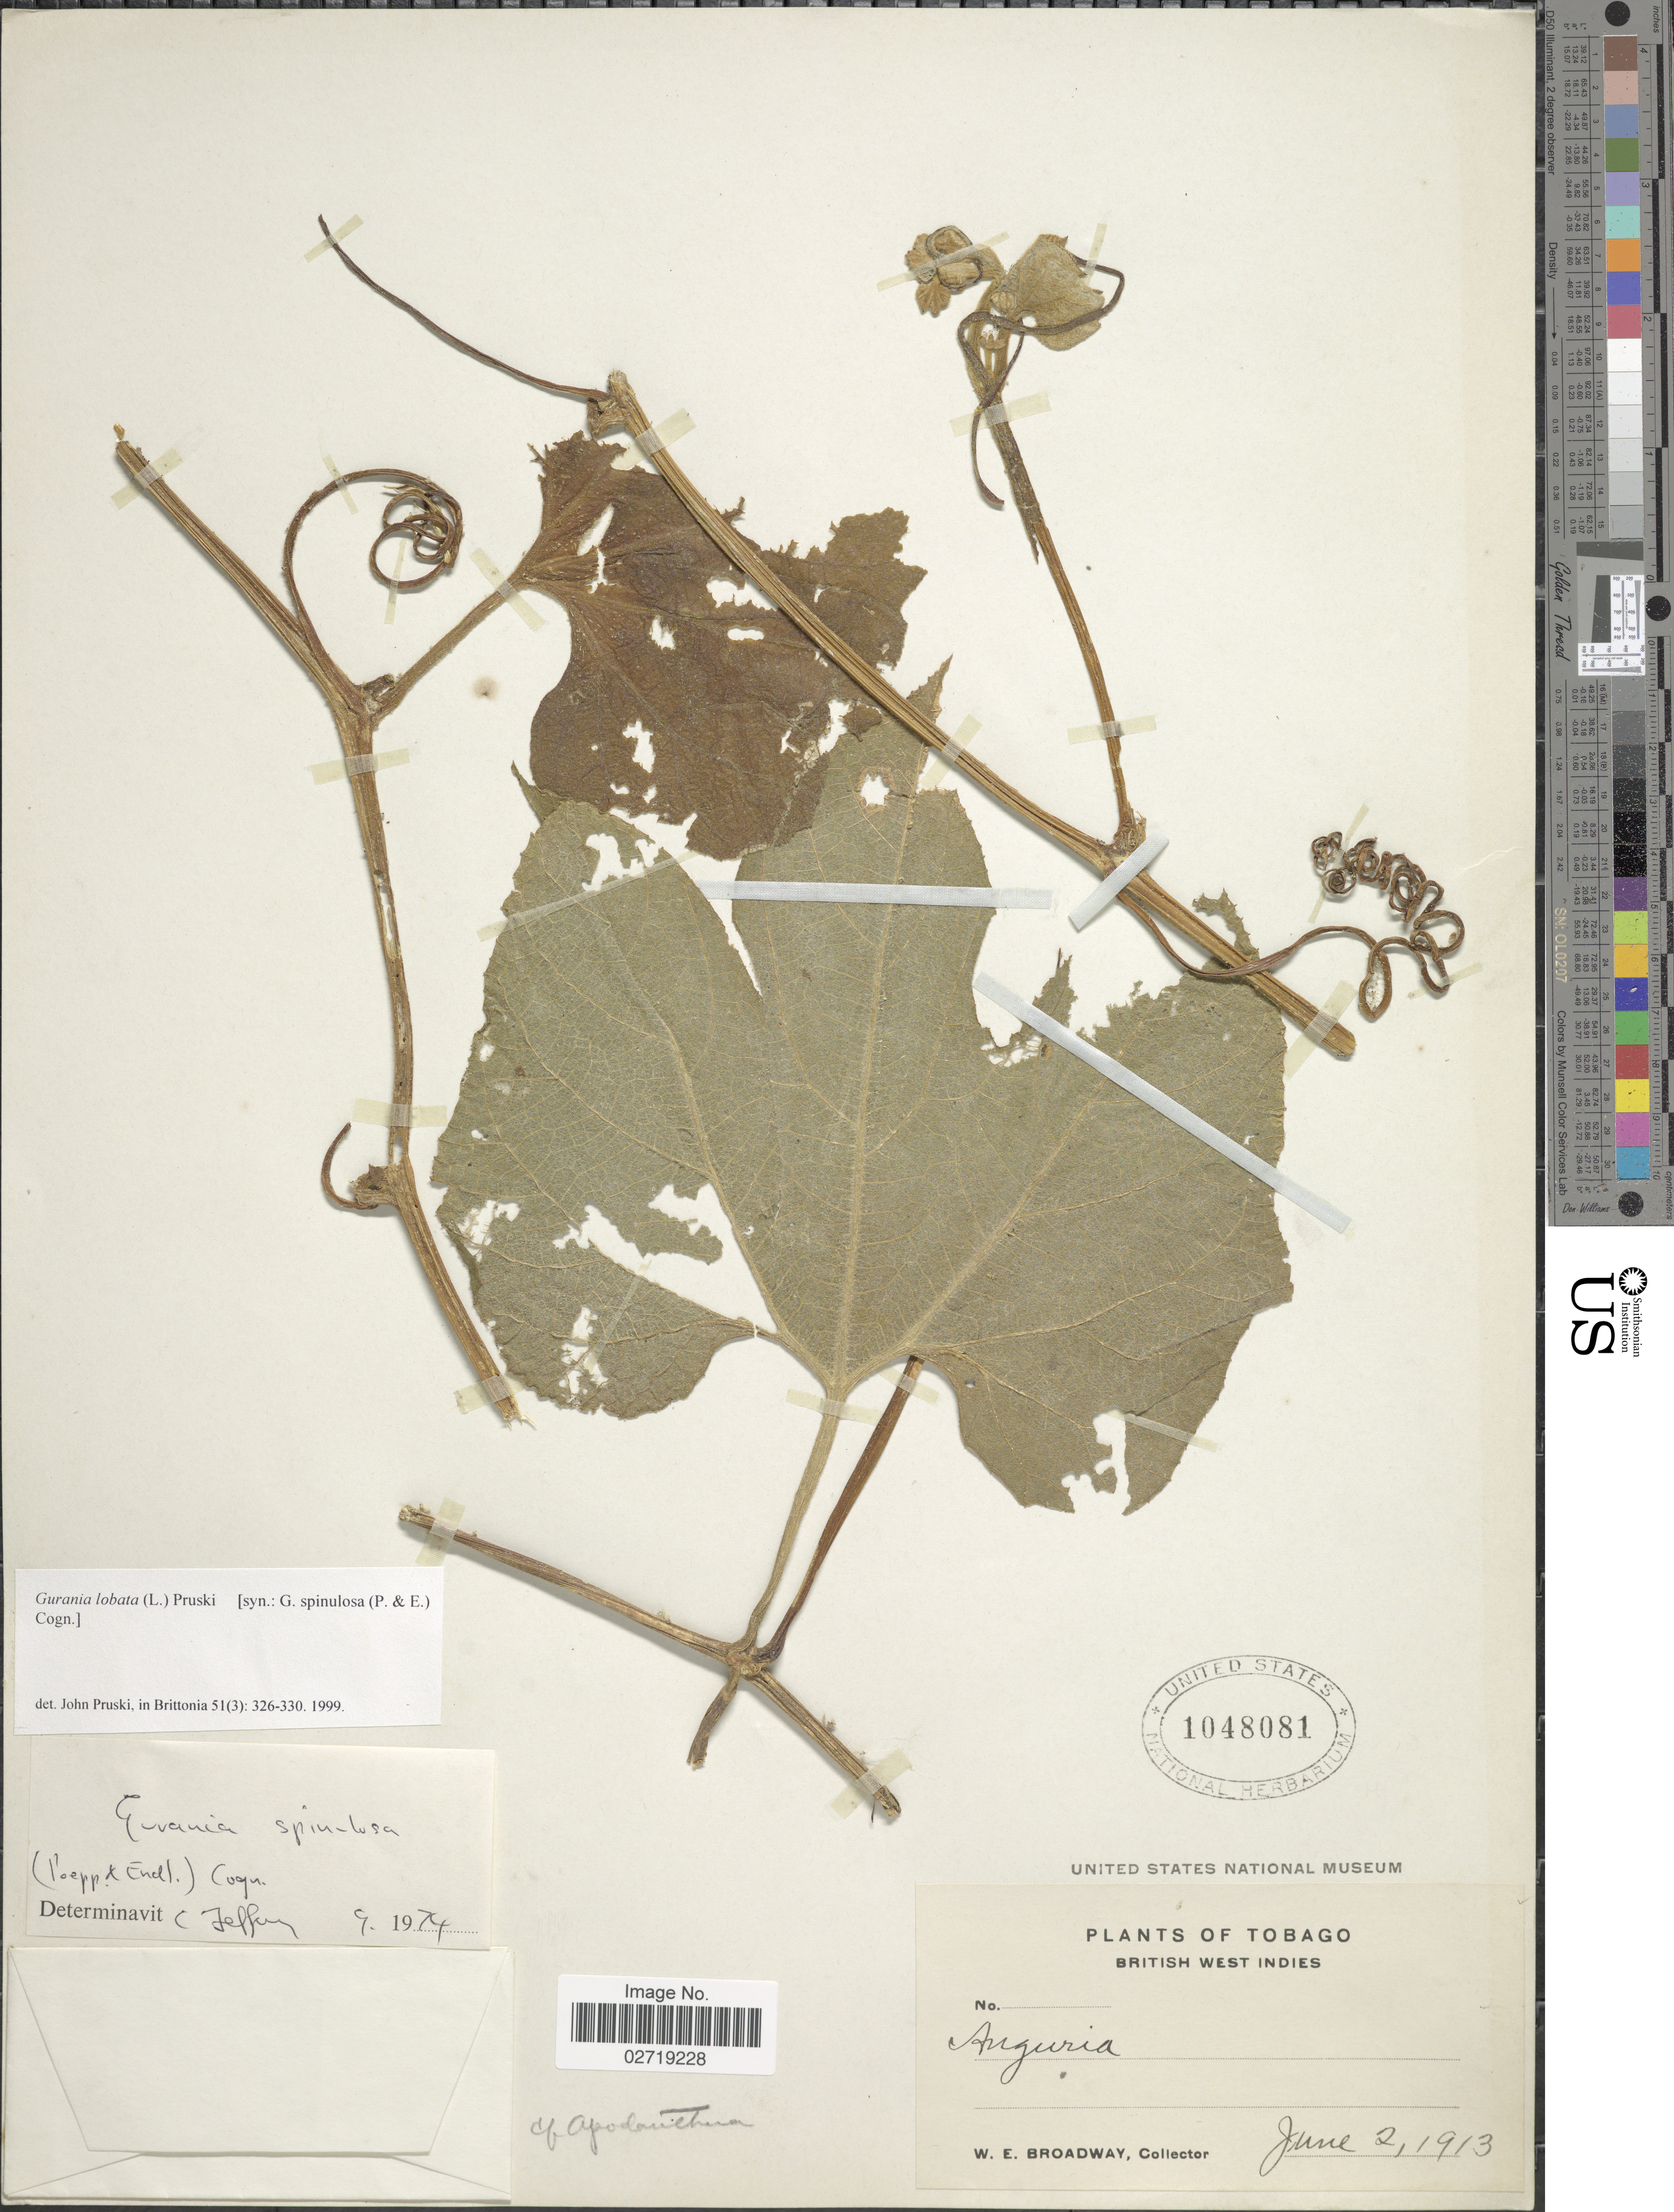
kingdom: Plantae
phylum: Tracheophyta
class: Magnoliopsida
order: Cucurbitales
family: Cucurbitaceae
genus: Gurania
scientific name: Gurania lobata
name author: (L.) Pruski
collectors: W. E. Broadway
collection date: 1913-06-02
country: Trinidad and Tobago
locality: Tobago. British West Indies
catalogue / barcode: US 1048081